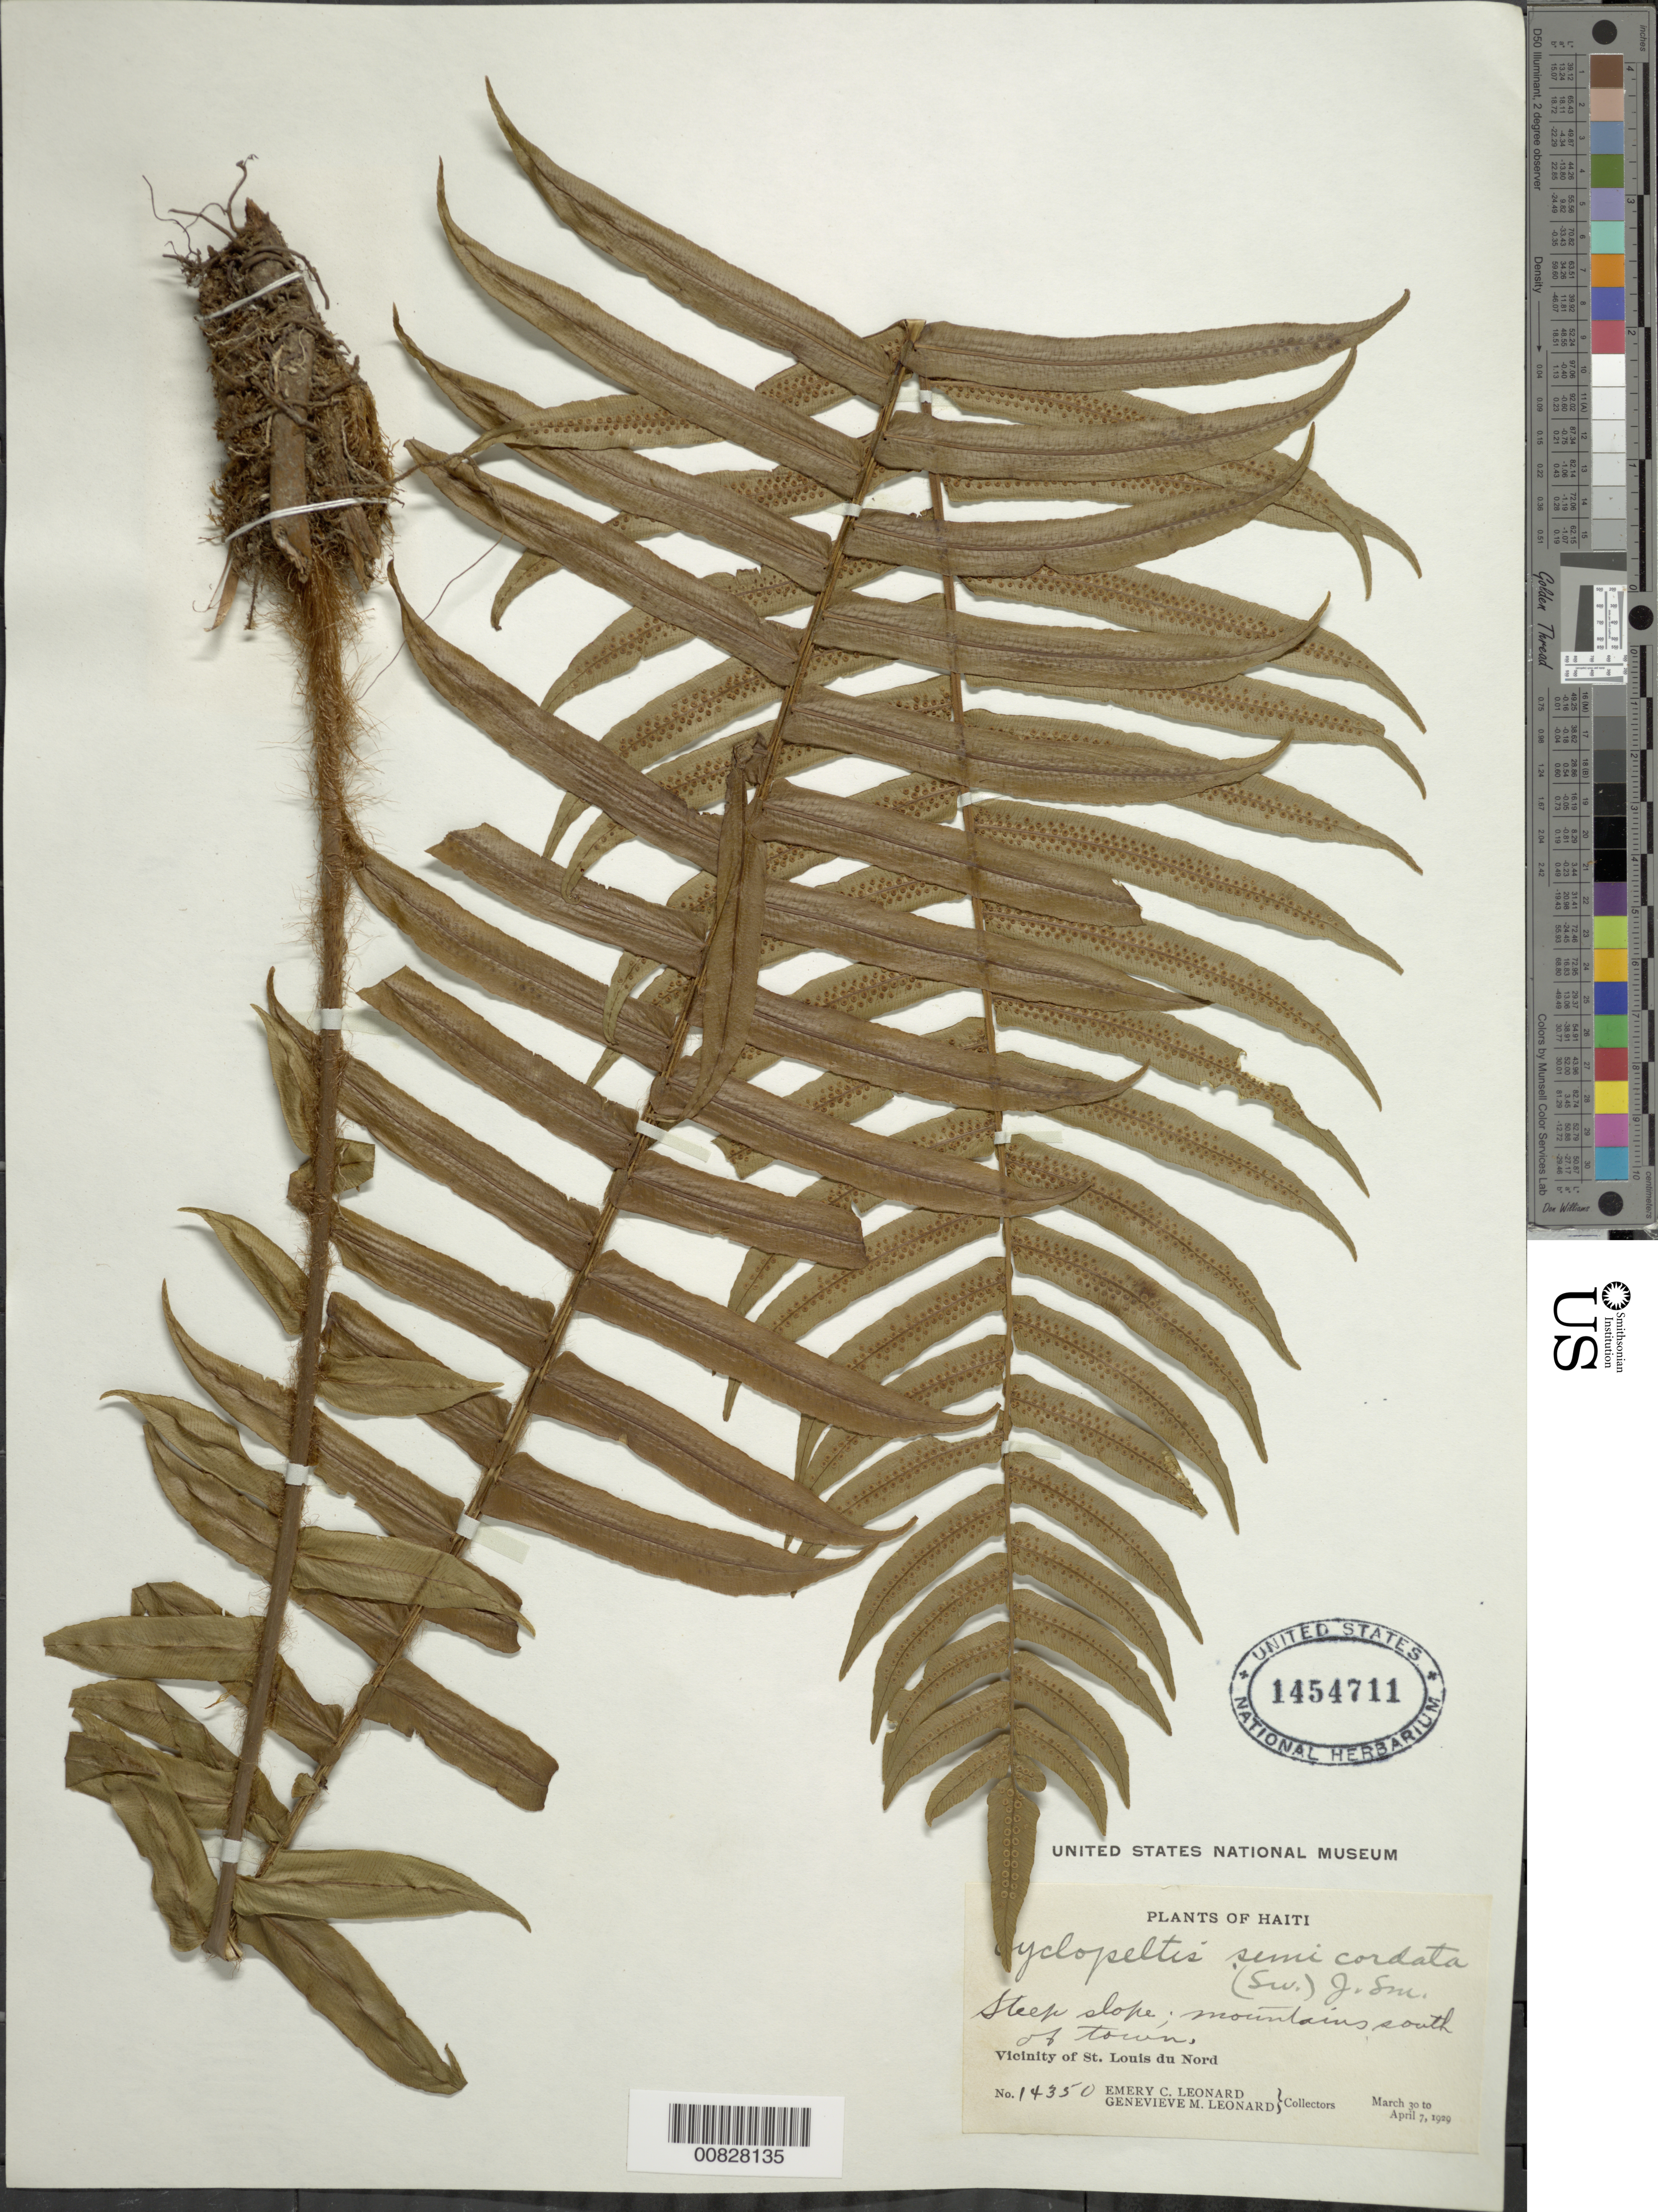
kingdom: Plantae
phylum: Tracheophyta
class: Polypodiopsida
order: Polypodiales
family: Lomariopsidaceae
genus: Cyclopeltis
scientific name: Cyclopeltis semicordata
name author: (Sw.) J. Sm.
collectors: E. C. Leonard & G. M. Leonard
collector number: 14350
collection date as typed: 30 Mar 1929 to 07 Apr 1929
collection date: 1929-03-30/1929-04-07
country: Haiti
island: Hispaniola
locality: St. Louis du Nord, S of town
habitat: Steep slope, mountains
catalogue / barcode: US 1454711